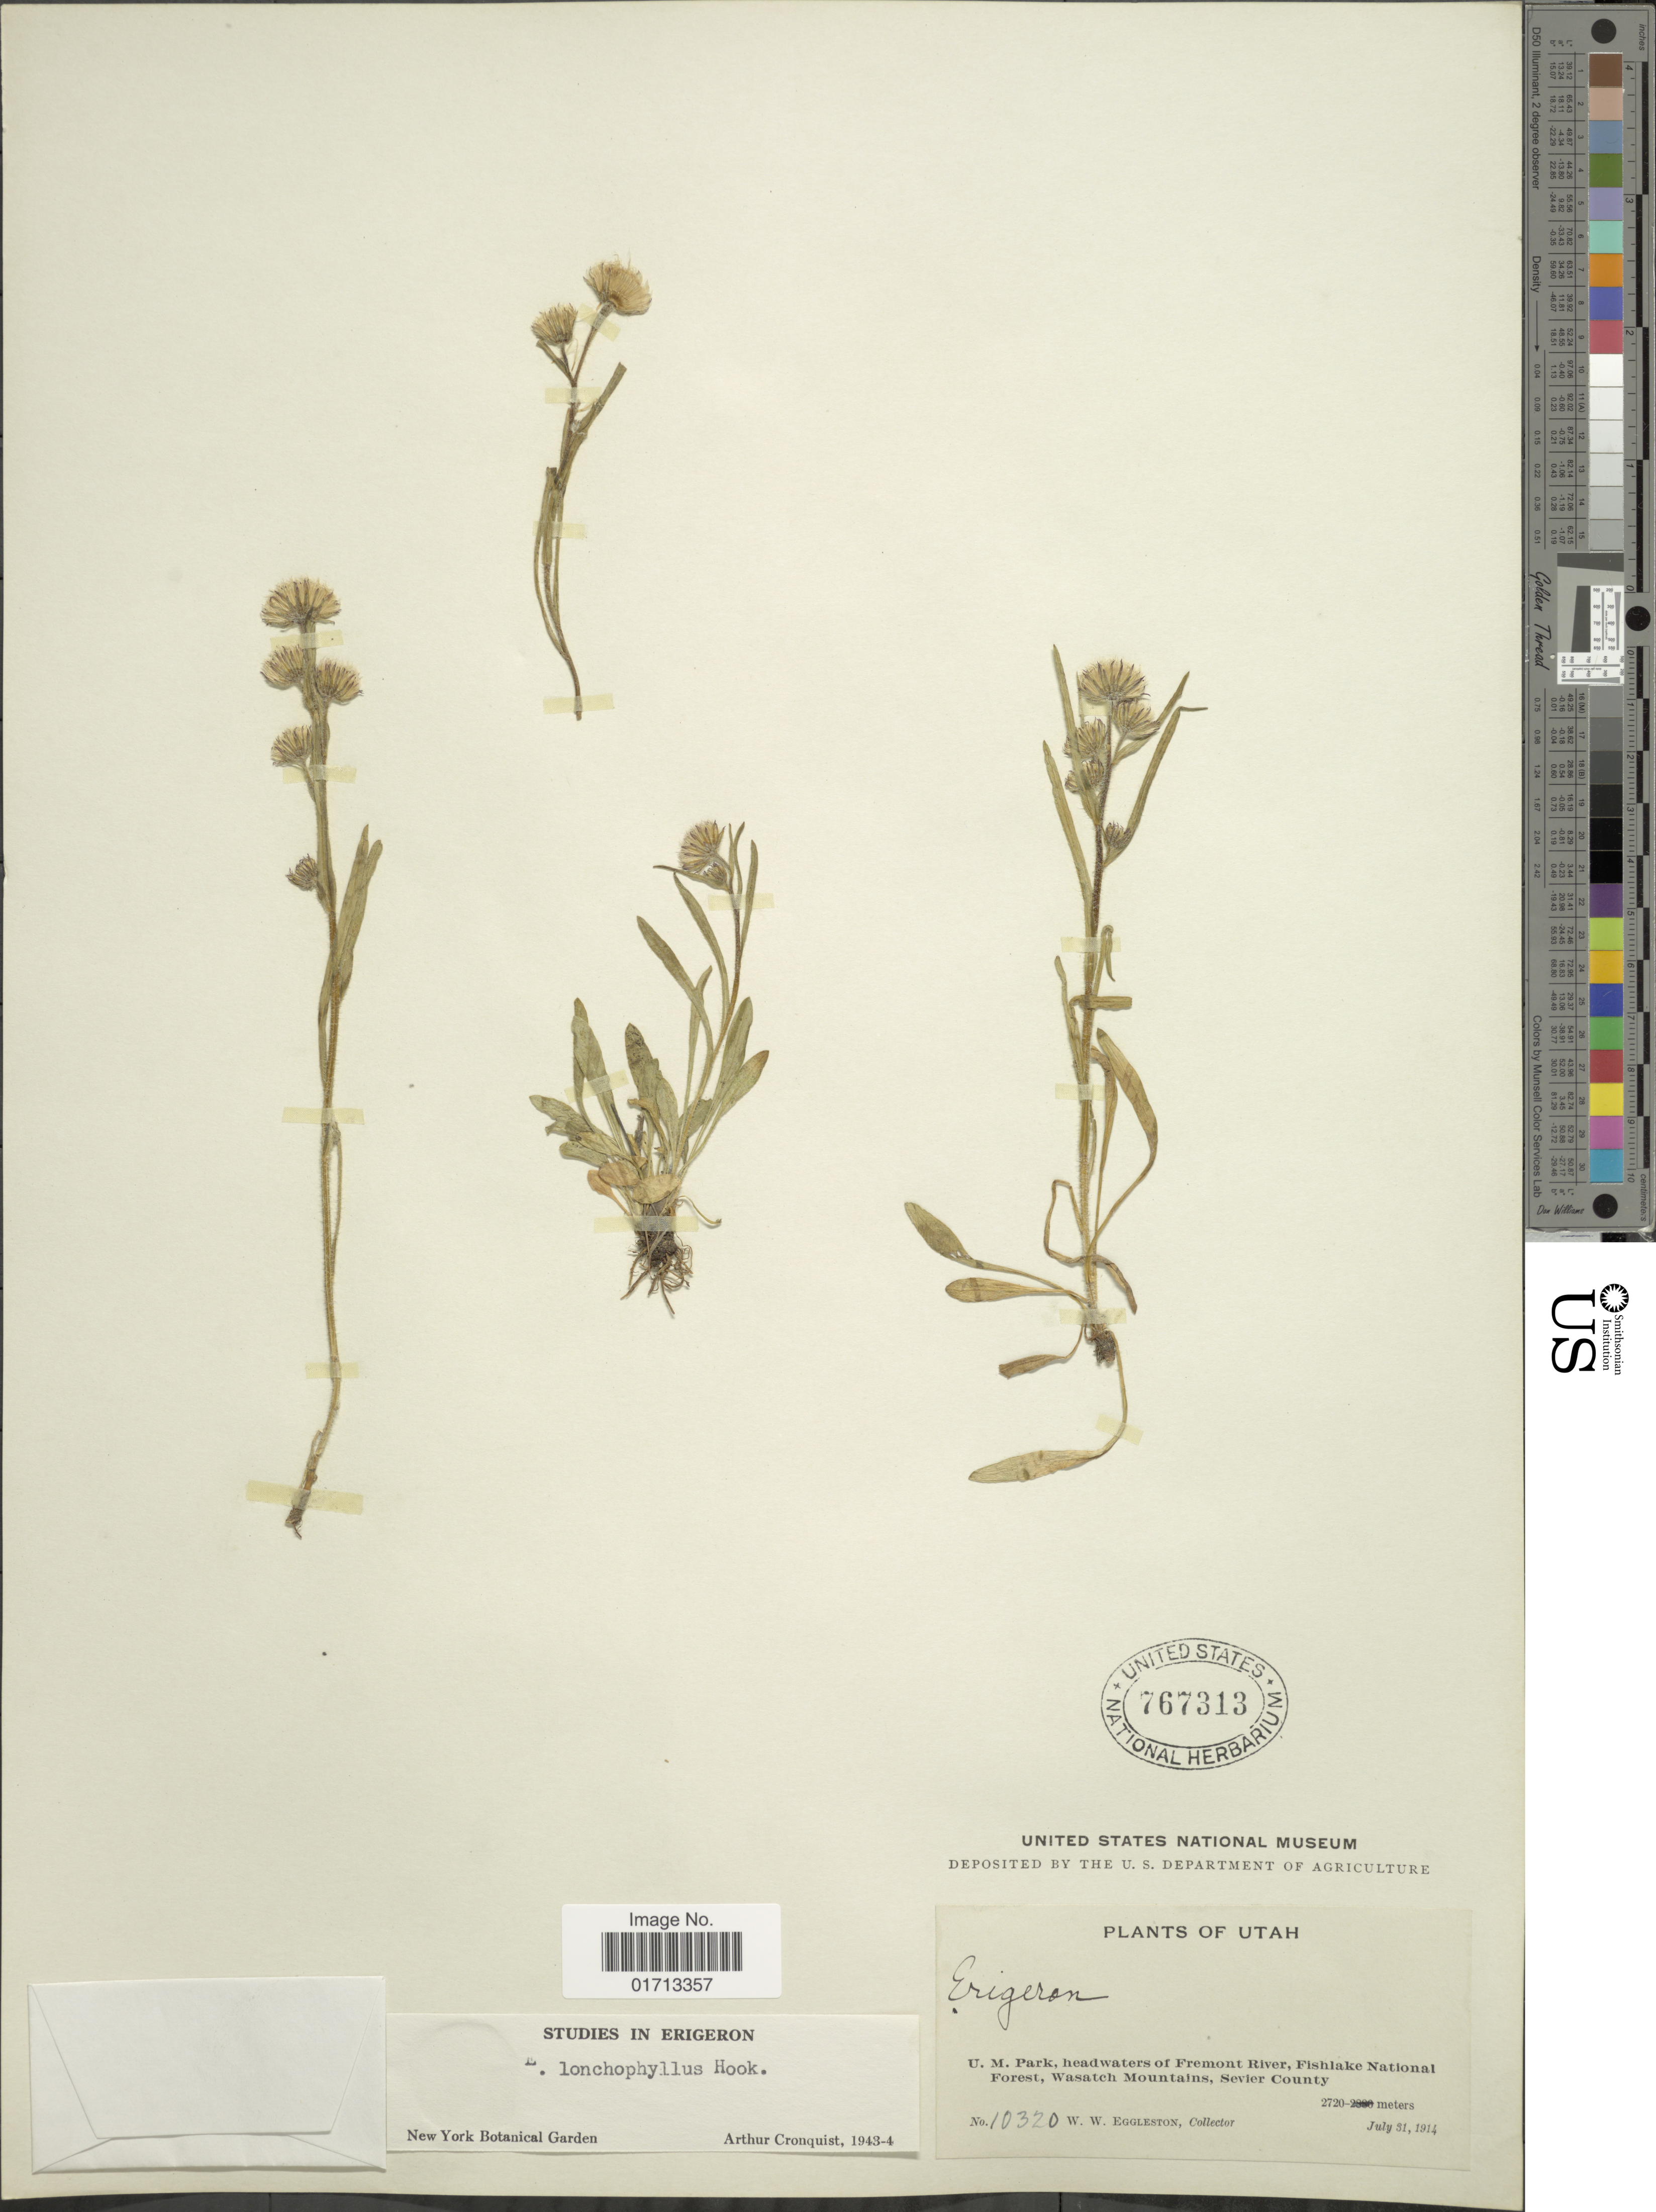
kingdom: Plantae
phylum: Tracheophyta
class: Magnoliopsida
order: Asterales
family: Asteraceae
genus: Erigeron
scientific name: Erigeron lonchophyllus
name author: Hook.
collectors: W. W. Eggleston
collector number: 10320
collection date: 1914-07-31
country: United States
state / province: Utah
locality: U. M. Park, headwaters of Fremont River, Fishlake National Forest, Wasatch Mountains, Sevier County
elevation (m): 2720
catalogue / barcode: US 767313